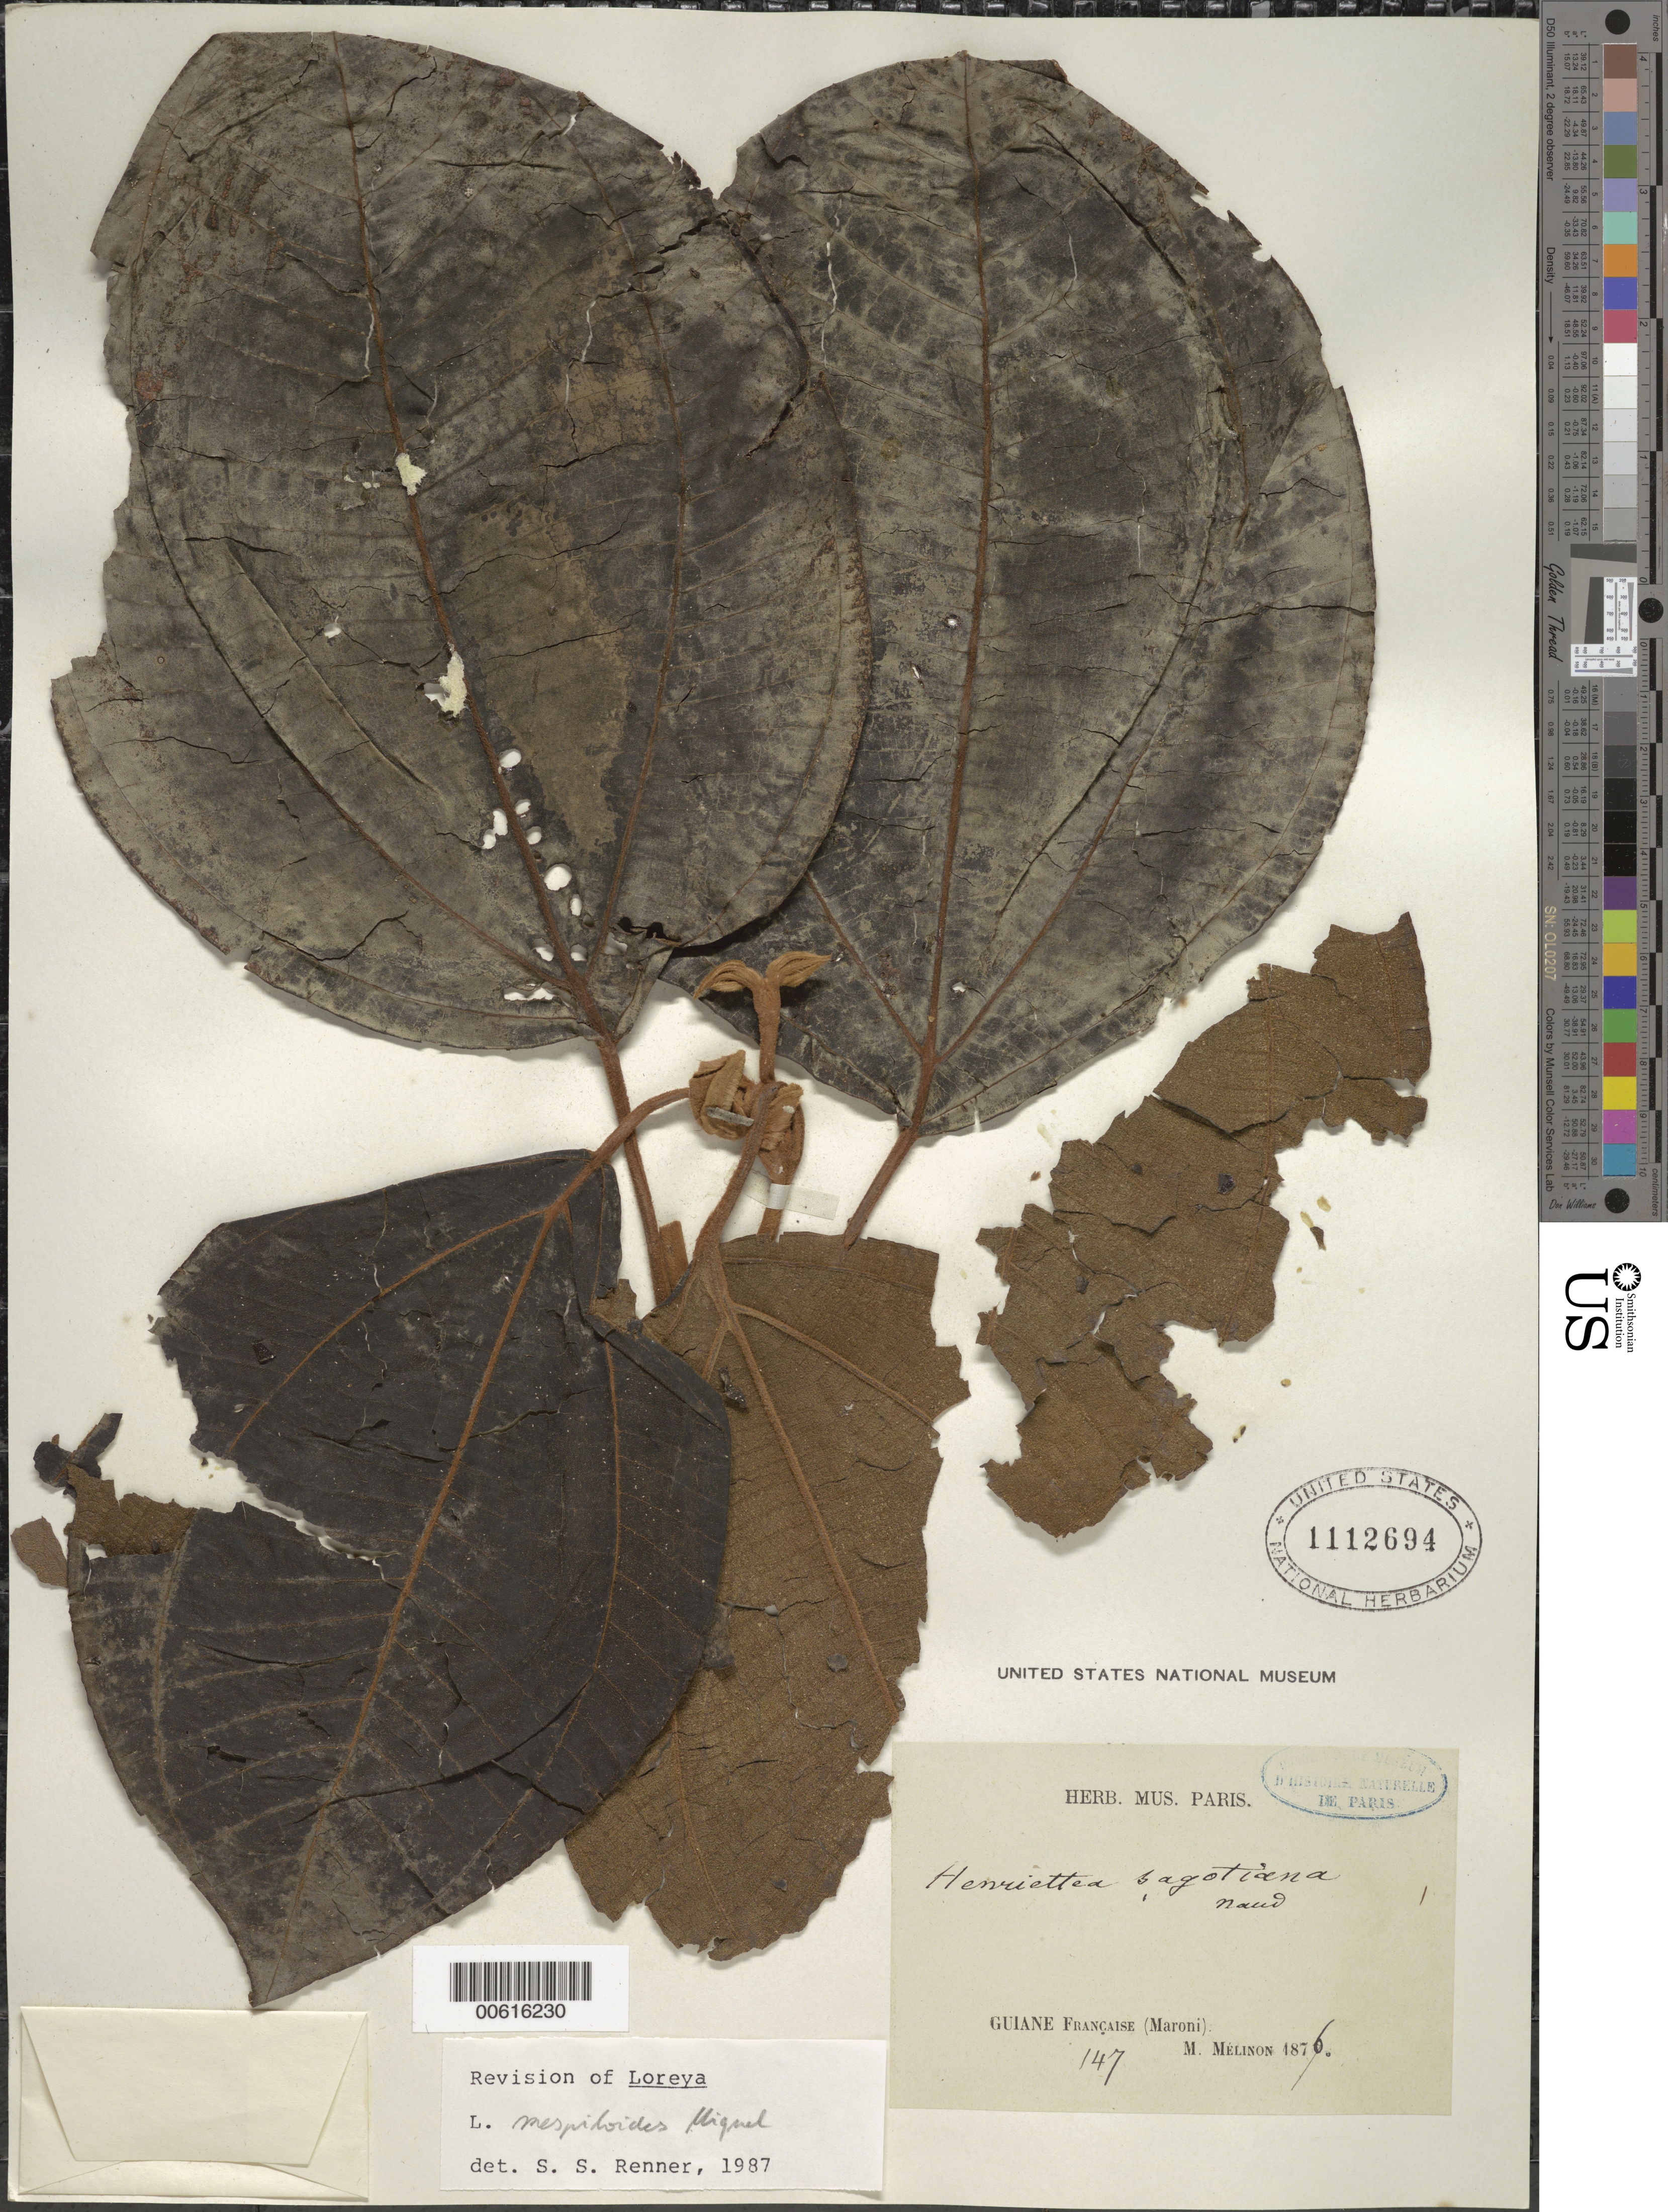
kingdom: Plantae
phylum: Tracheophyta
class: Magnoliopsida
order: Myrtales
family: Melastomataceae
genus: Bellucia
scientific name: Bellucia mespiloides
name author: (Miq.) J.F. Macbr.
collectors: E. Mélinon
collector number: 147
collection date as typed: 1876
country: French Guiana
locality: Maroni R.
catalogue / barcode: US 1123694